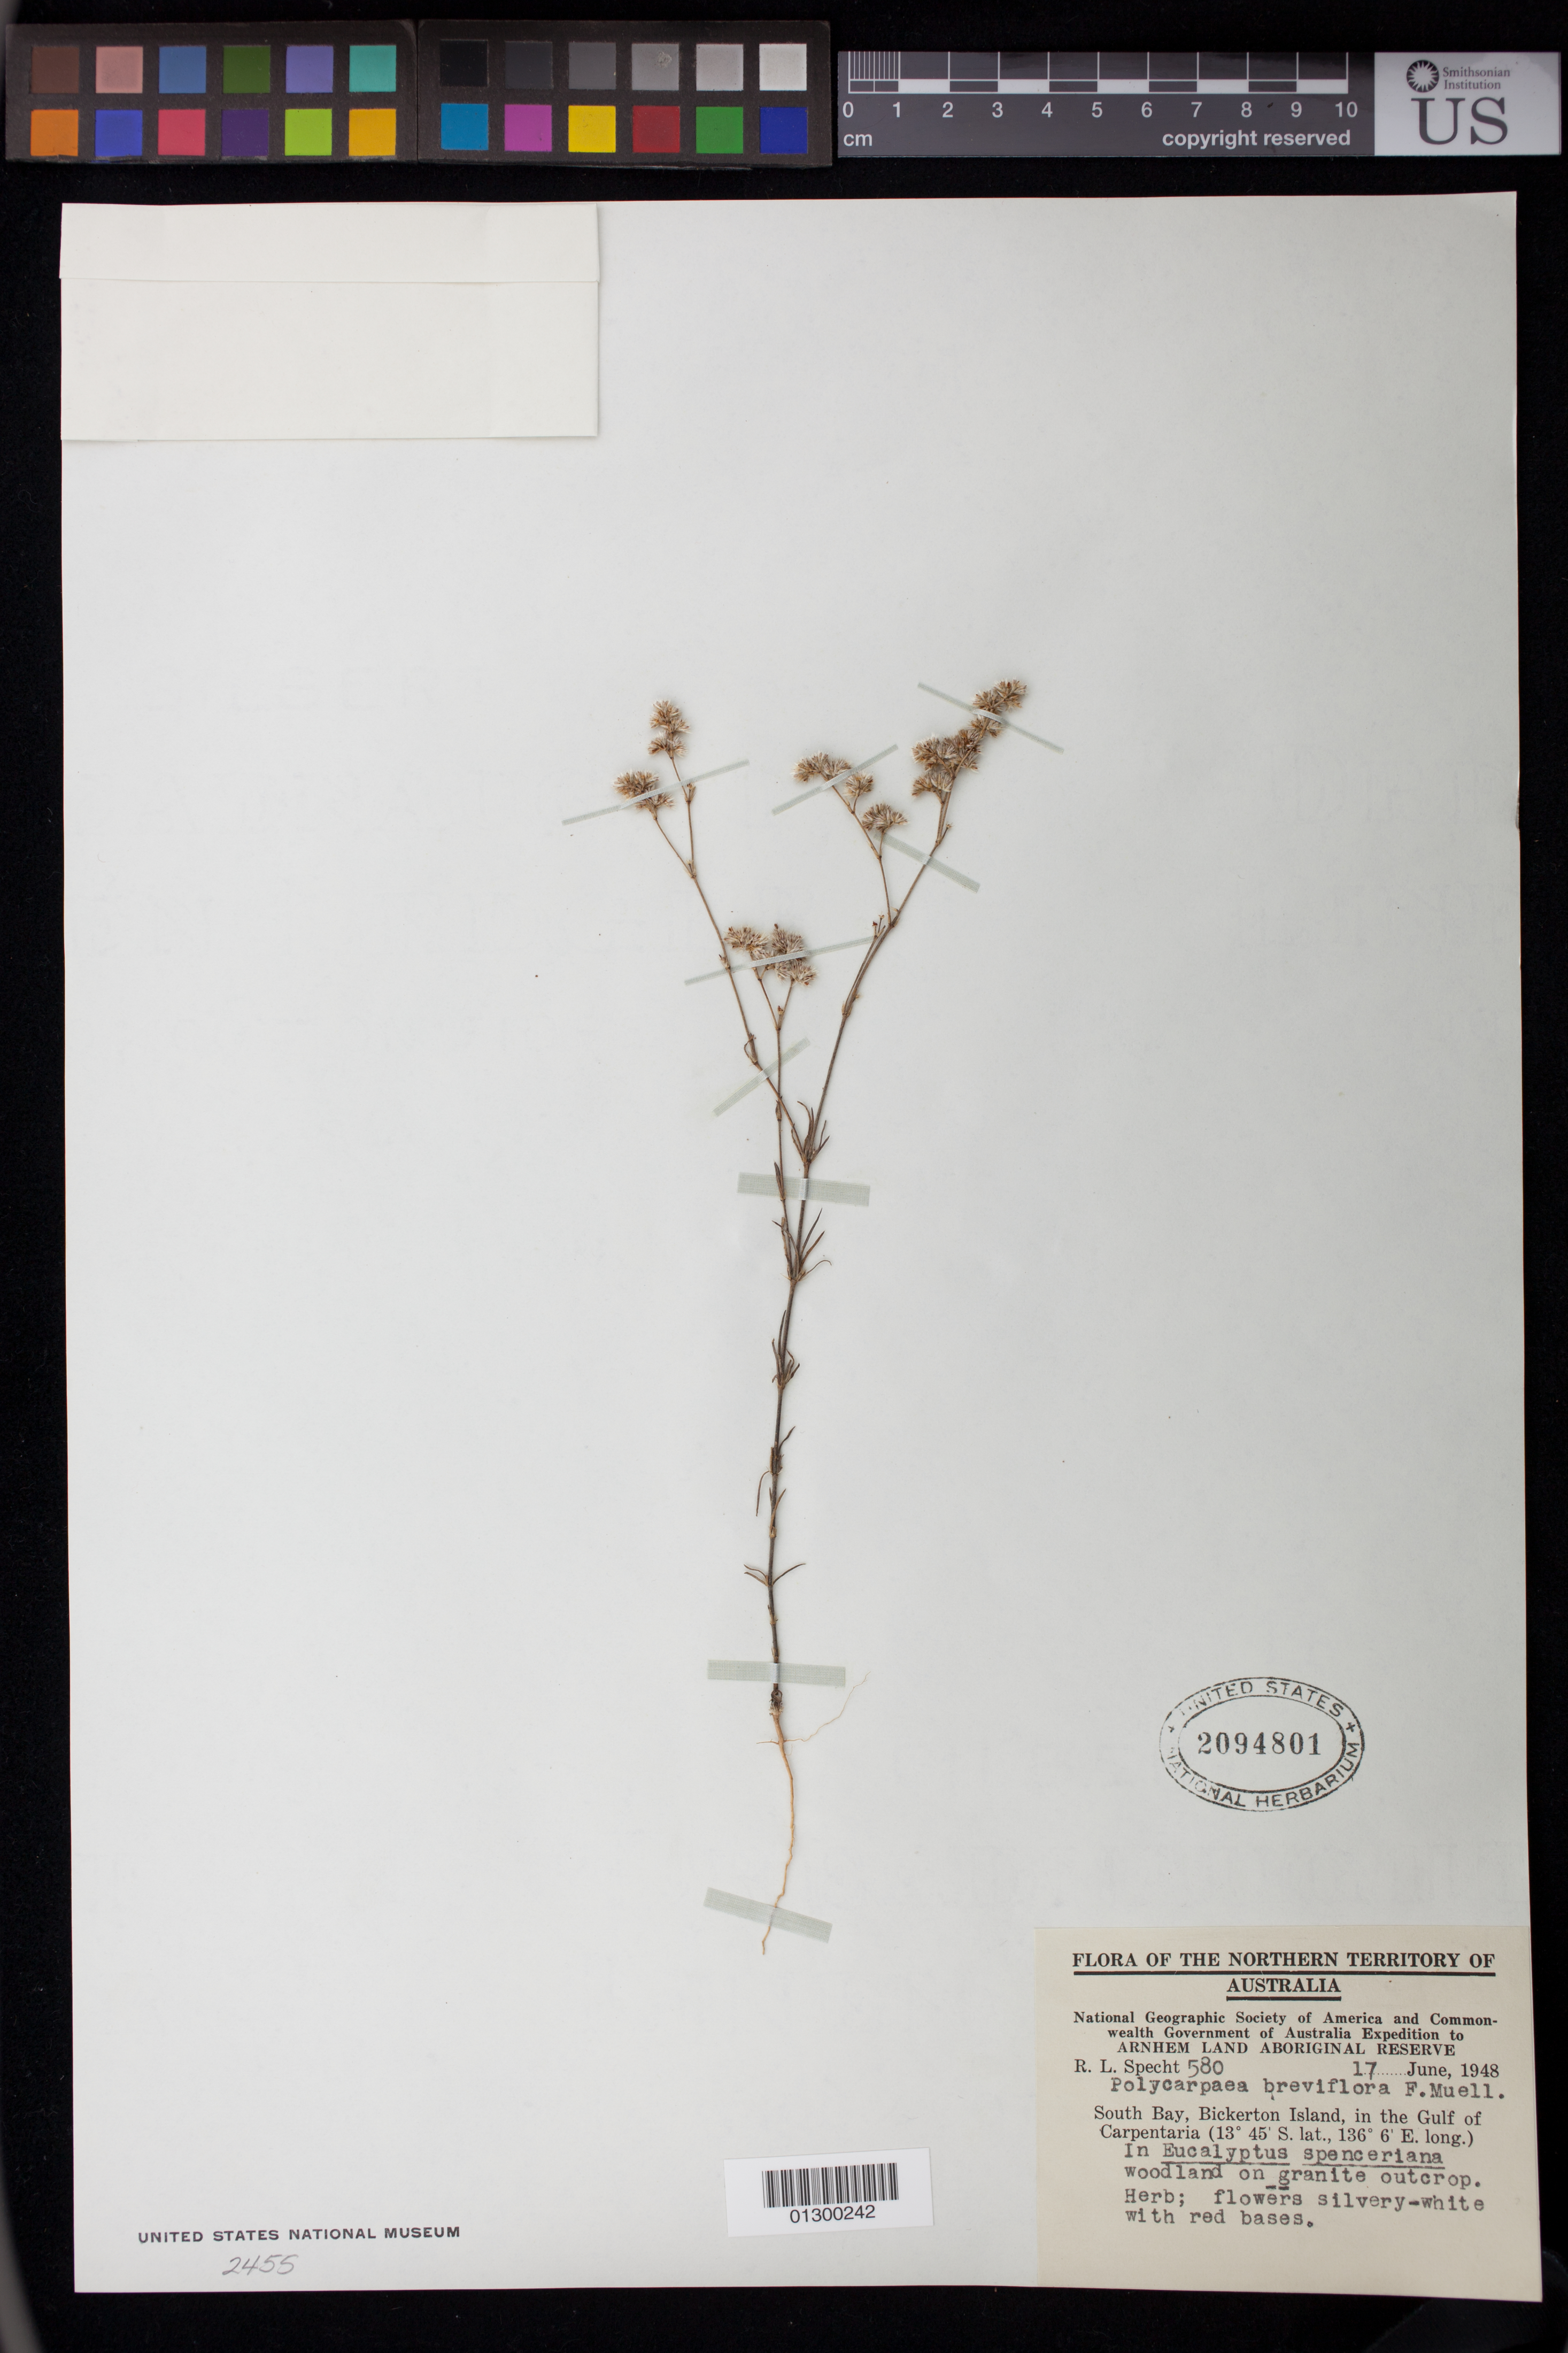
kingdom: Plantae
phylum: Tracheophyta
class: Magnoliopsida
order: Caryophyllales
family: Caryophyllaceae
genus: Polycarpaea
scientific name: Polycarpaea breviflora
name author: F. Muell.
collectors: R. L. Specht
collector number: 580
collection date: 1948-06-17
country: Australia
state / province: Northern Territory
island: Bickerton Island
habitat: In Eucalyptus spenceriana woodland on granite outcrop.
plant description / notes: Herb; flowers silvery-white with red bases.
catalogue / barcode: US 2094801